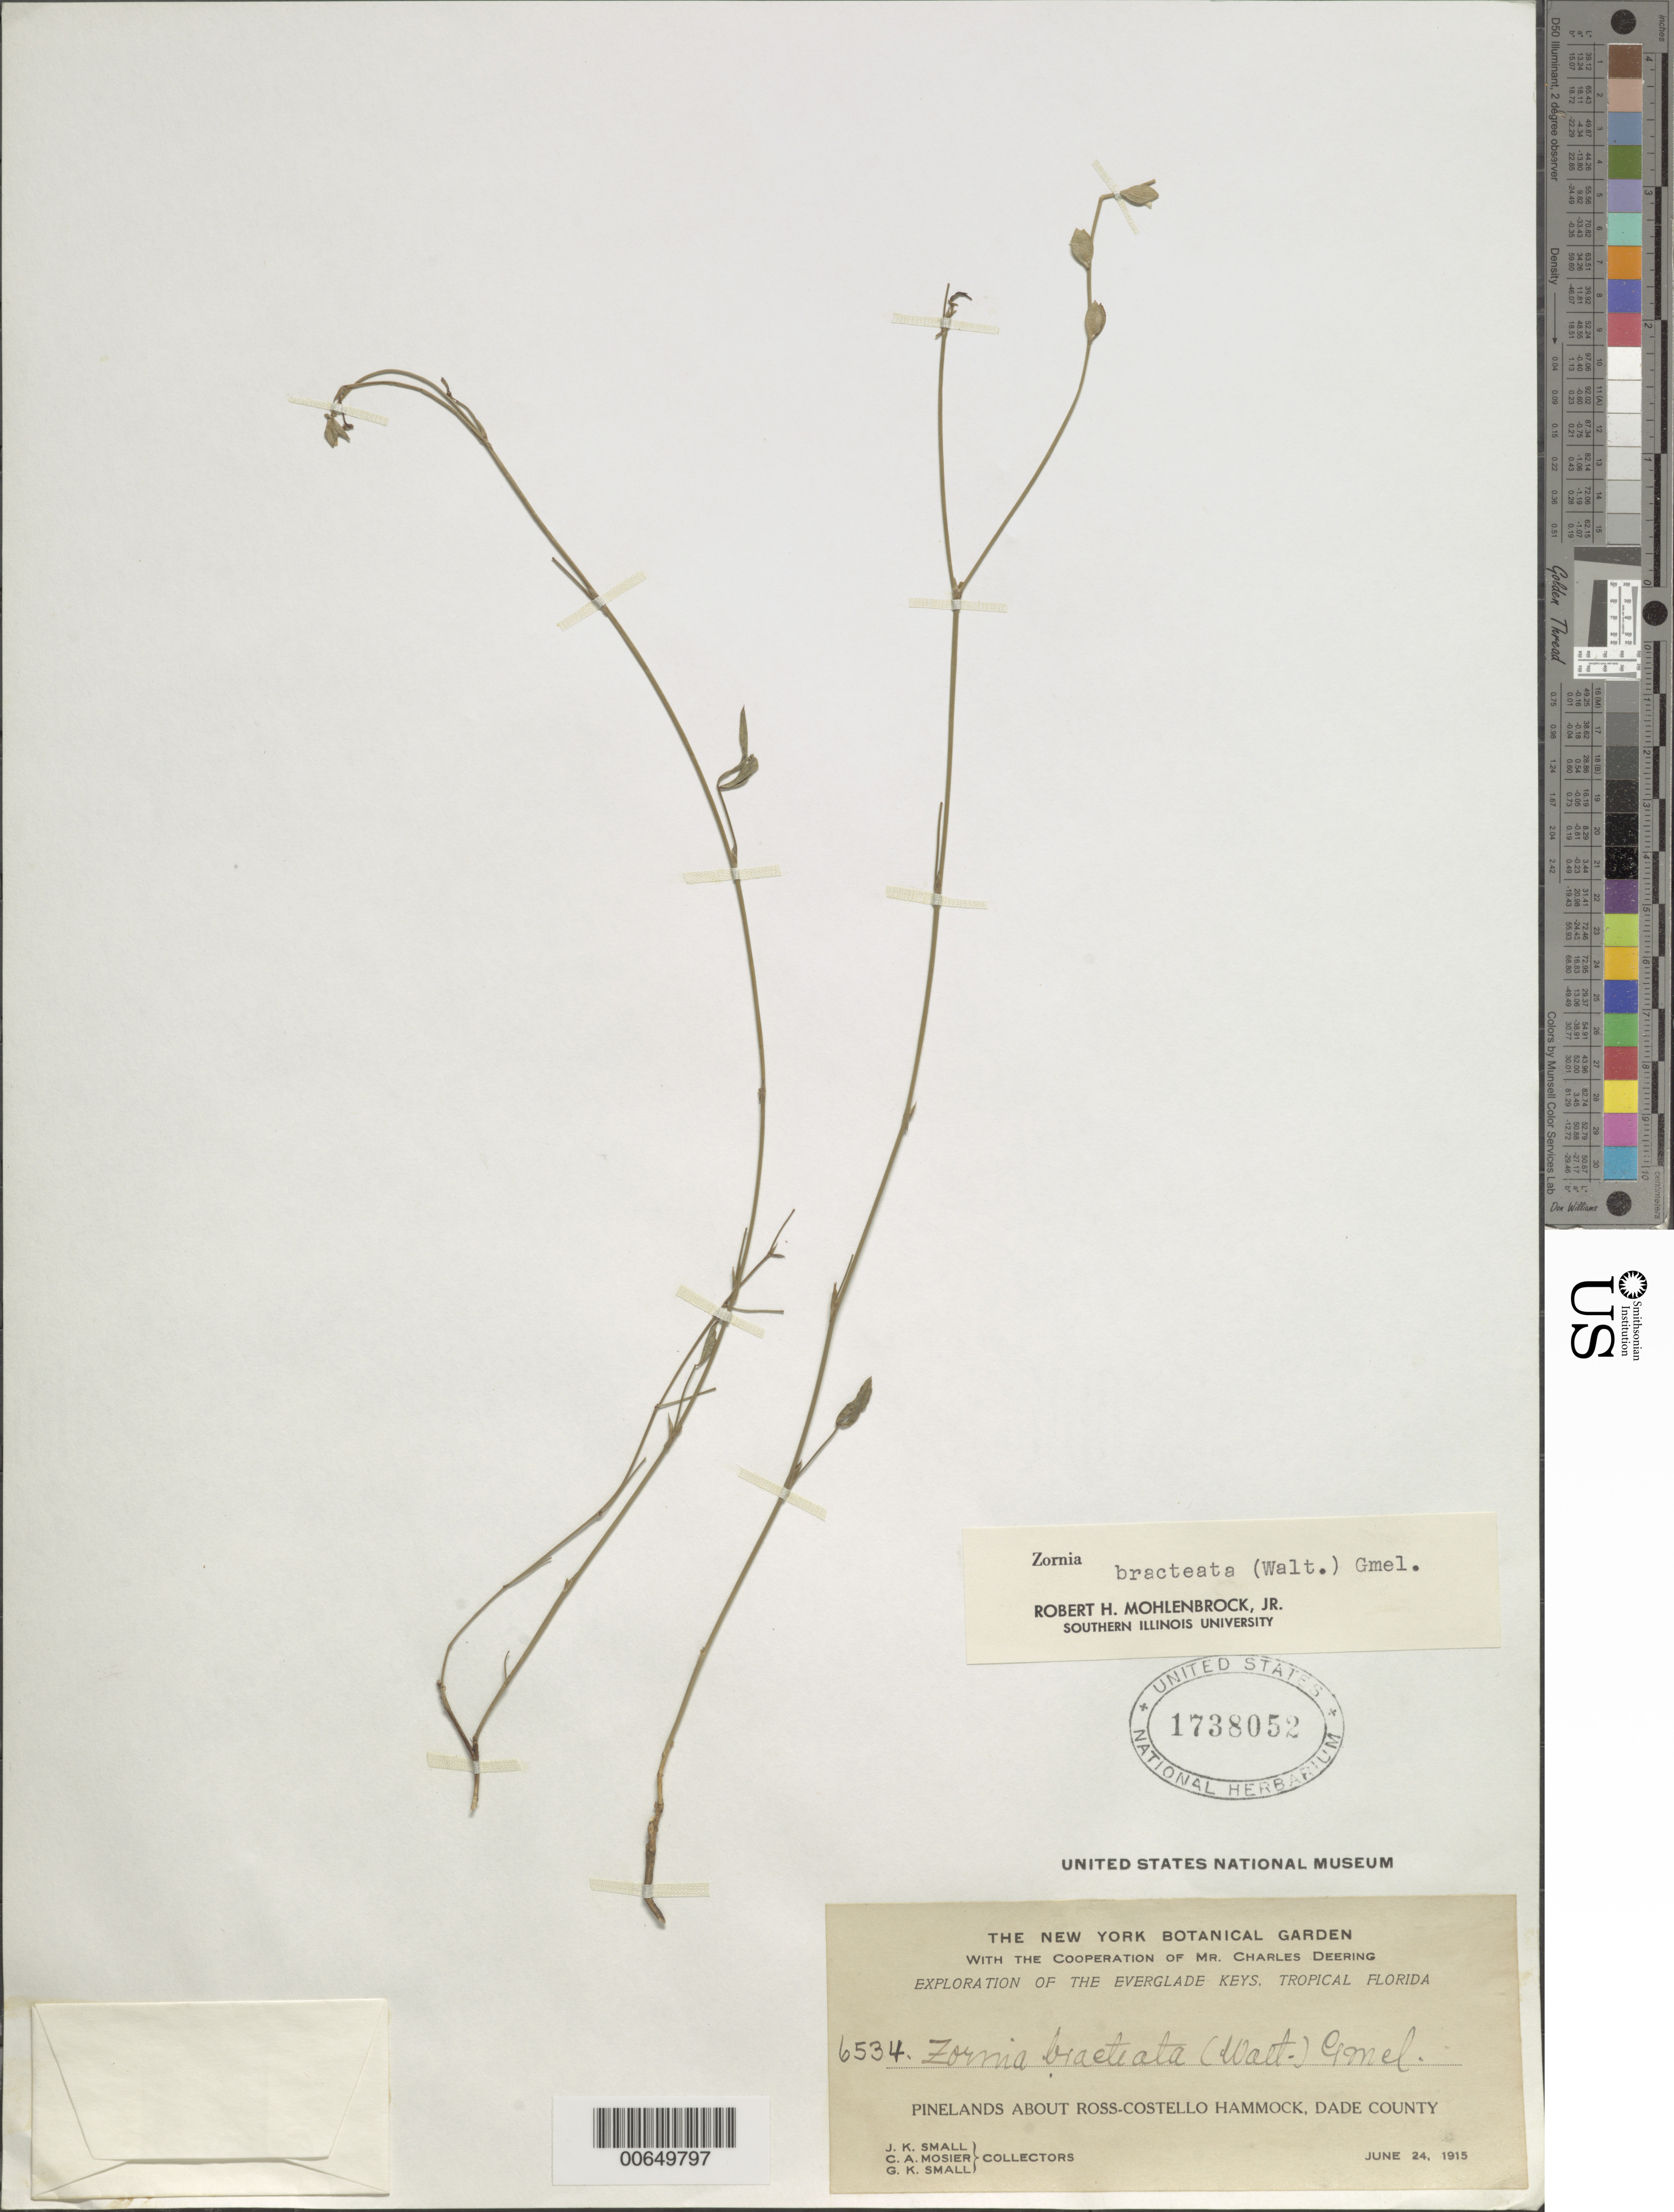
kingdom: Plantae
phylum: Tracheophyta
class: Magnoliopsida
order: Fabales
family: Fabaceae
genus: Zornia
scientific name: Zornia bracteata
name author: J.F. Gmel.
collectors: J. K. Small, C. A. Mosier & G. K. Small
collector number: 6534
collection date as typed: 24 Jun 1915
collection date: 1915-06-24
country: United States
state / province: Florida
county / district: Dade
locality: About Ross Hammock.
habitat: Pinelands.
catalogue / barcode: US 1738052